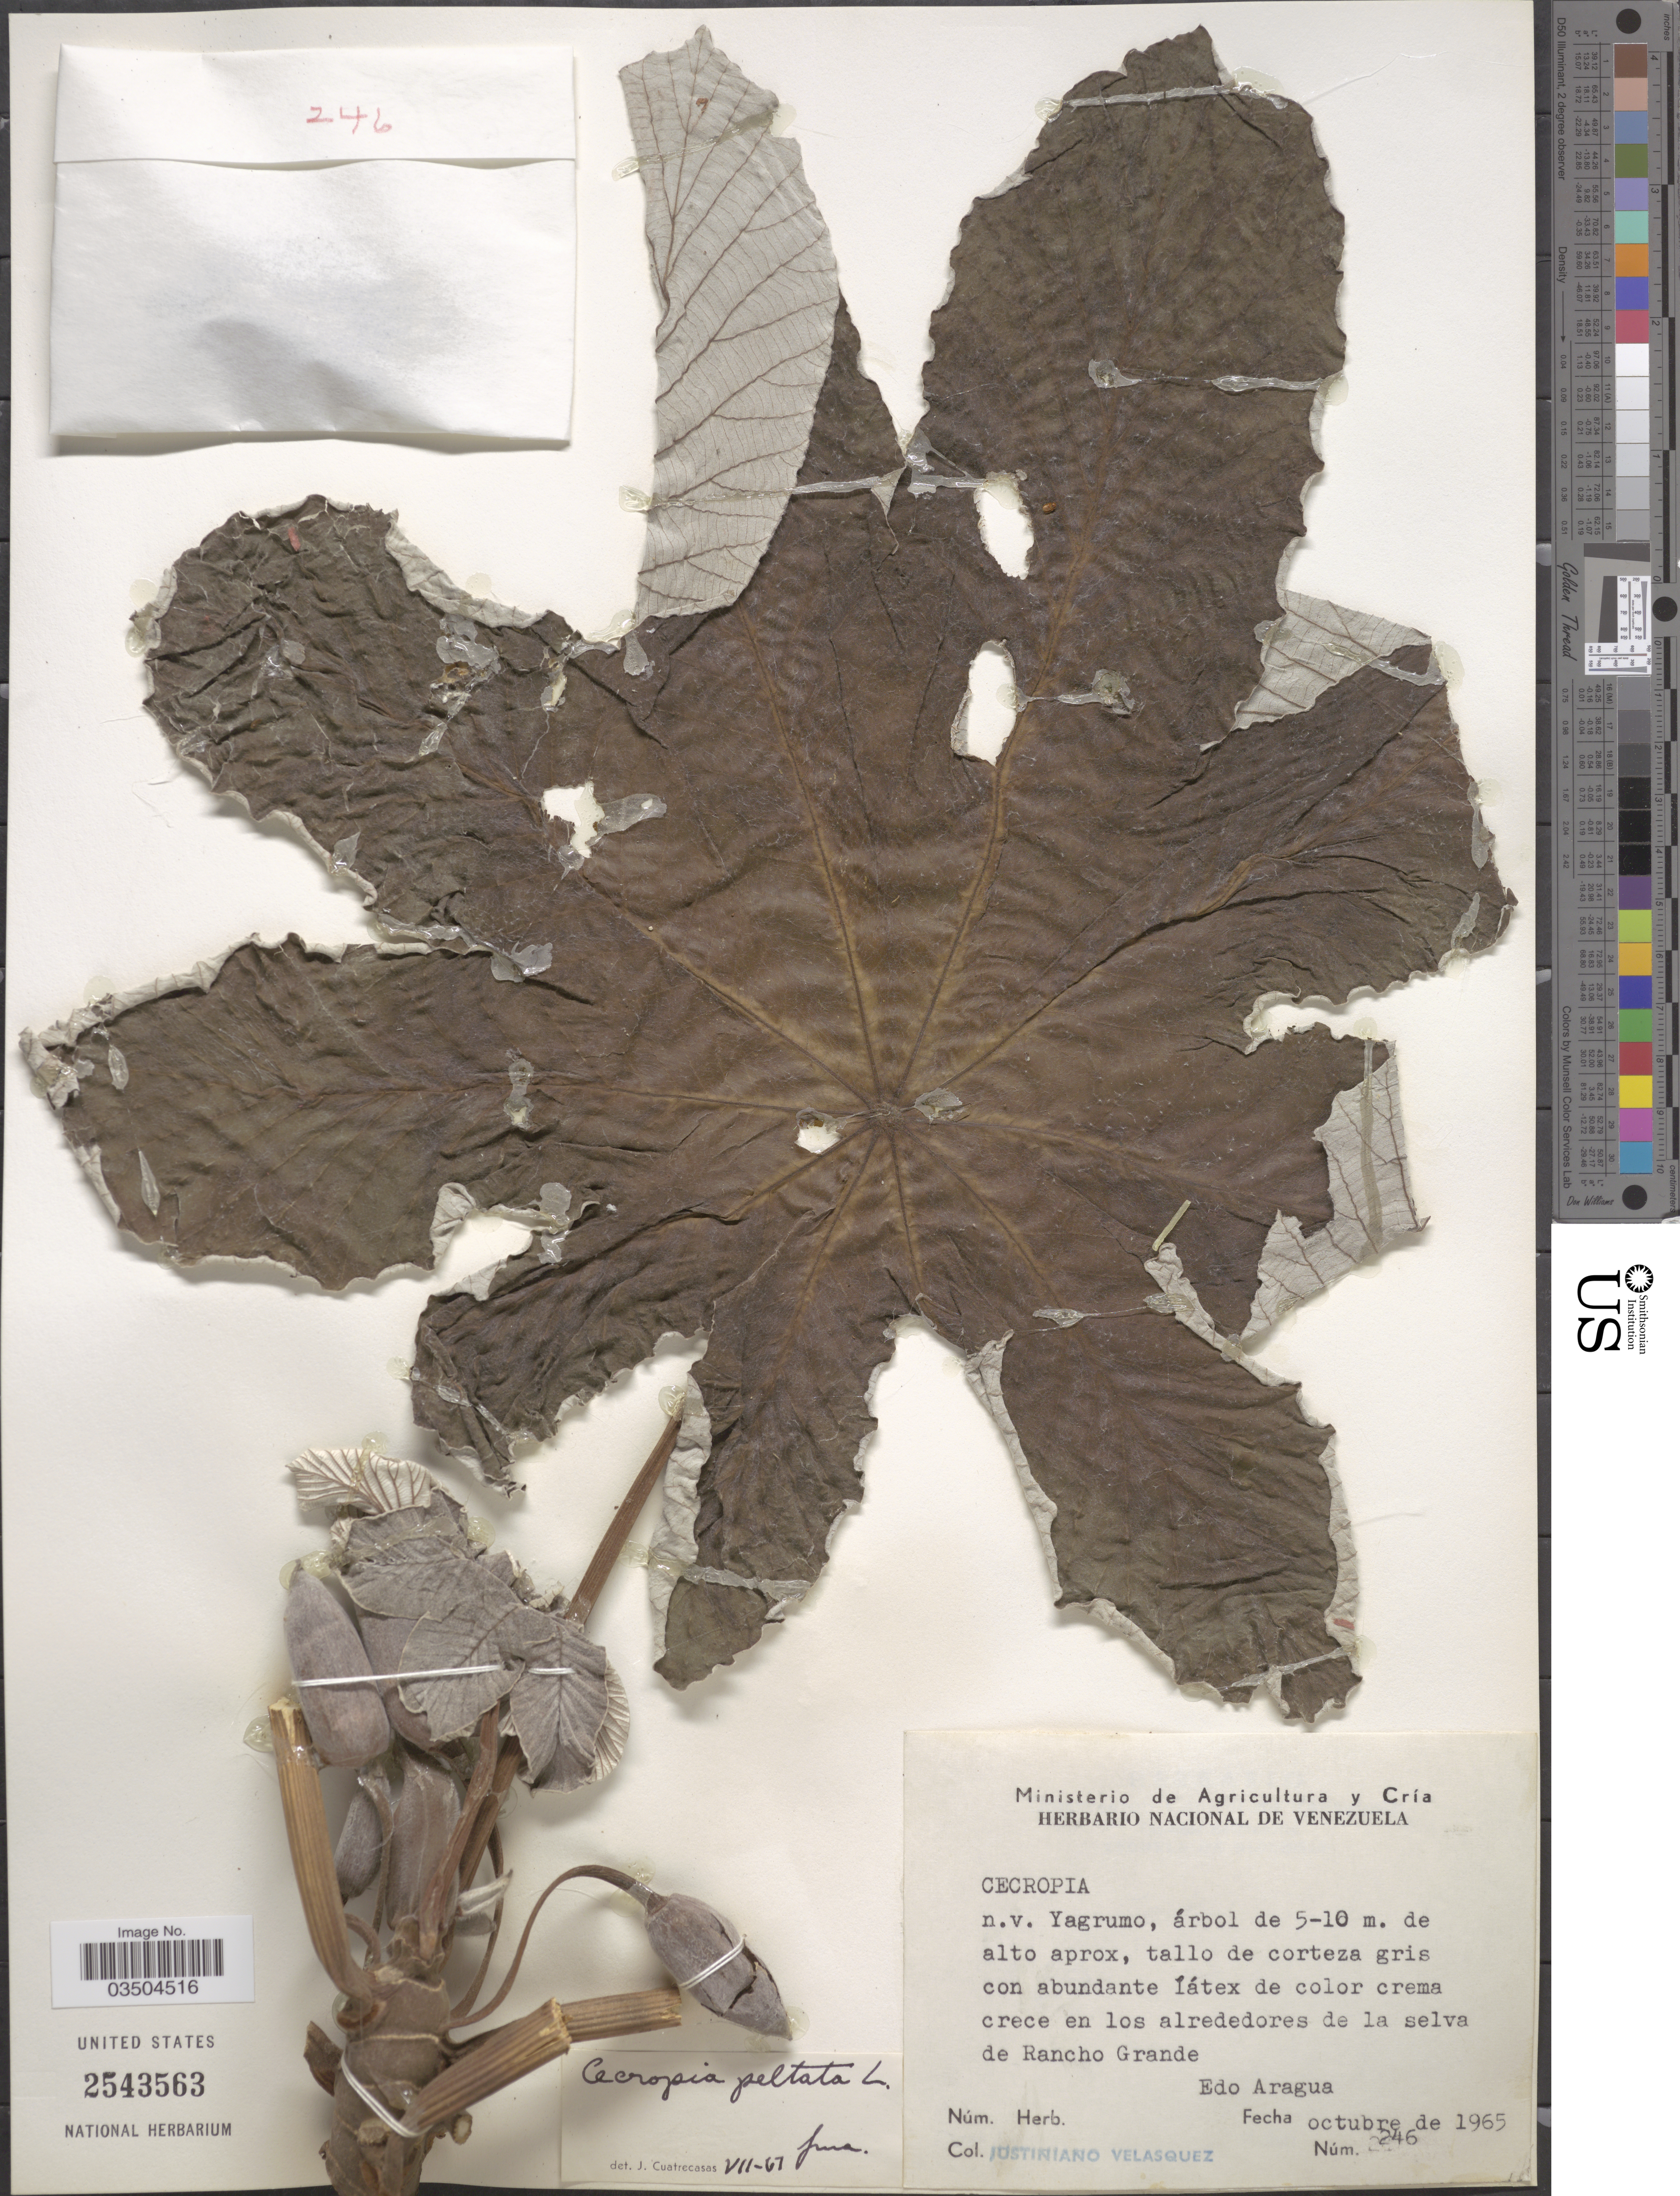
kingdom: Plantae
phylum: Tracheophyta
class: Magnoliopsida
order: Rosales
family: Urticaceae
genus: Cecropia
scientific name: Cecropia peltata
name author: L.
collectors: J. Velasquez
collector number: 246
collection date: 1965-10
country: Venezuela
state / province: Aragua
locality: Crece en los al alrededores de la selva de Rancho Grande.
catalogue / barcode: US 2543563